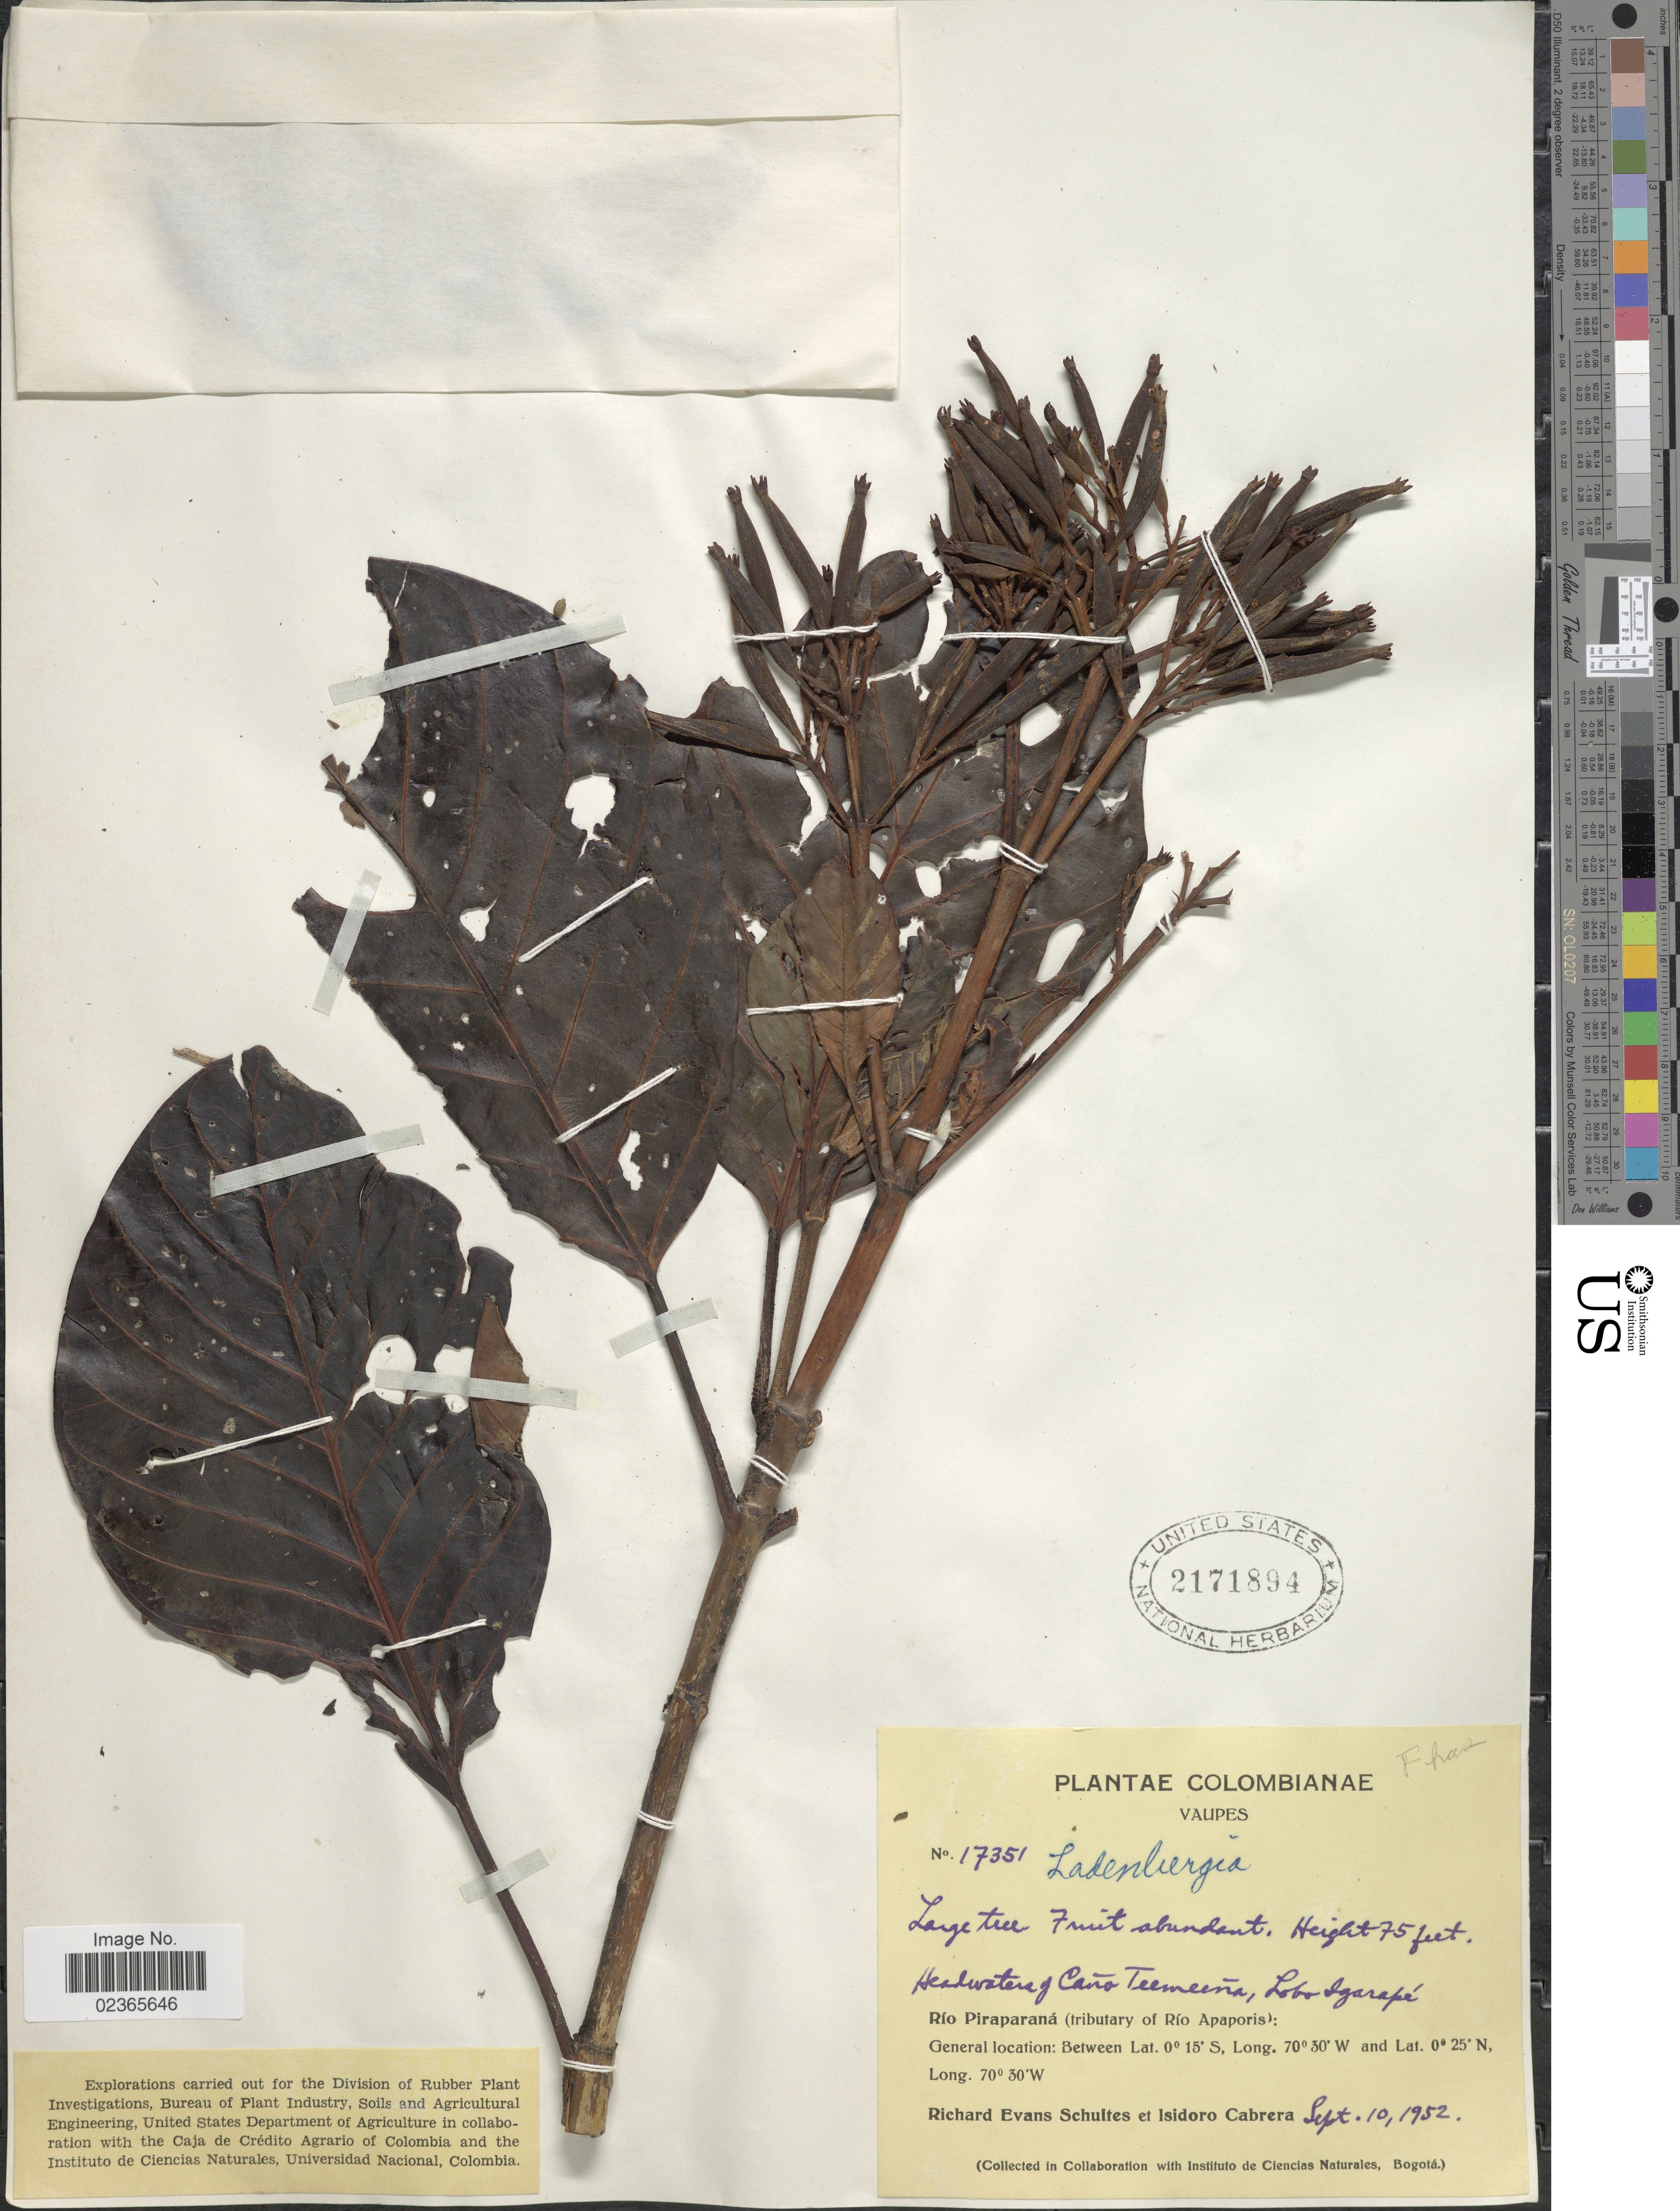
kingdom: Plantae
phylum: Tracheophyta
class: Magnoliopsida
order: Gentianales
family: Rubiaceae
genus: Ladenbergia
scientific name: Ladenbergia sp.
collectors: R. E. Schultes & I. Cabrera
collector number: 17351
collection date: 1952-09-10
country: Colombia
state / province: Vaupés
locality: Rio Piraparana (tributary of Rio Apaporis): Headwater of Cano Teemeena, Lobo Igarape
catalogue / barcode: US 2171894